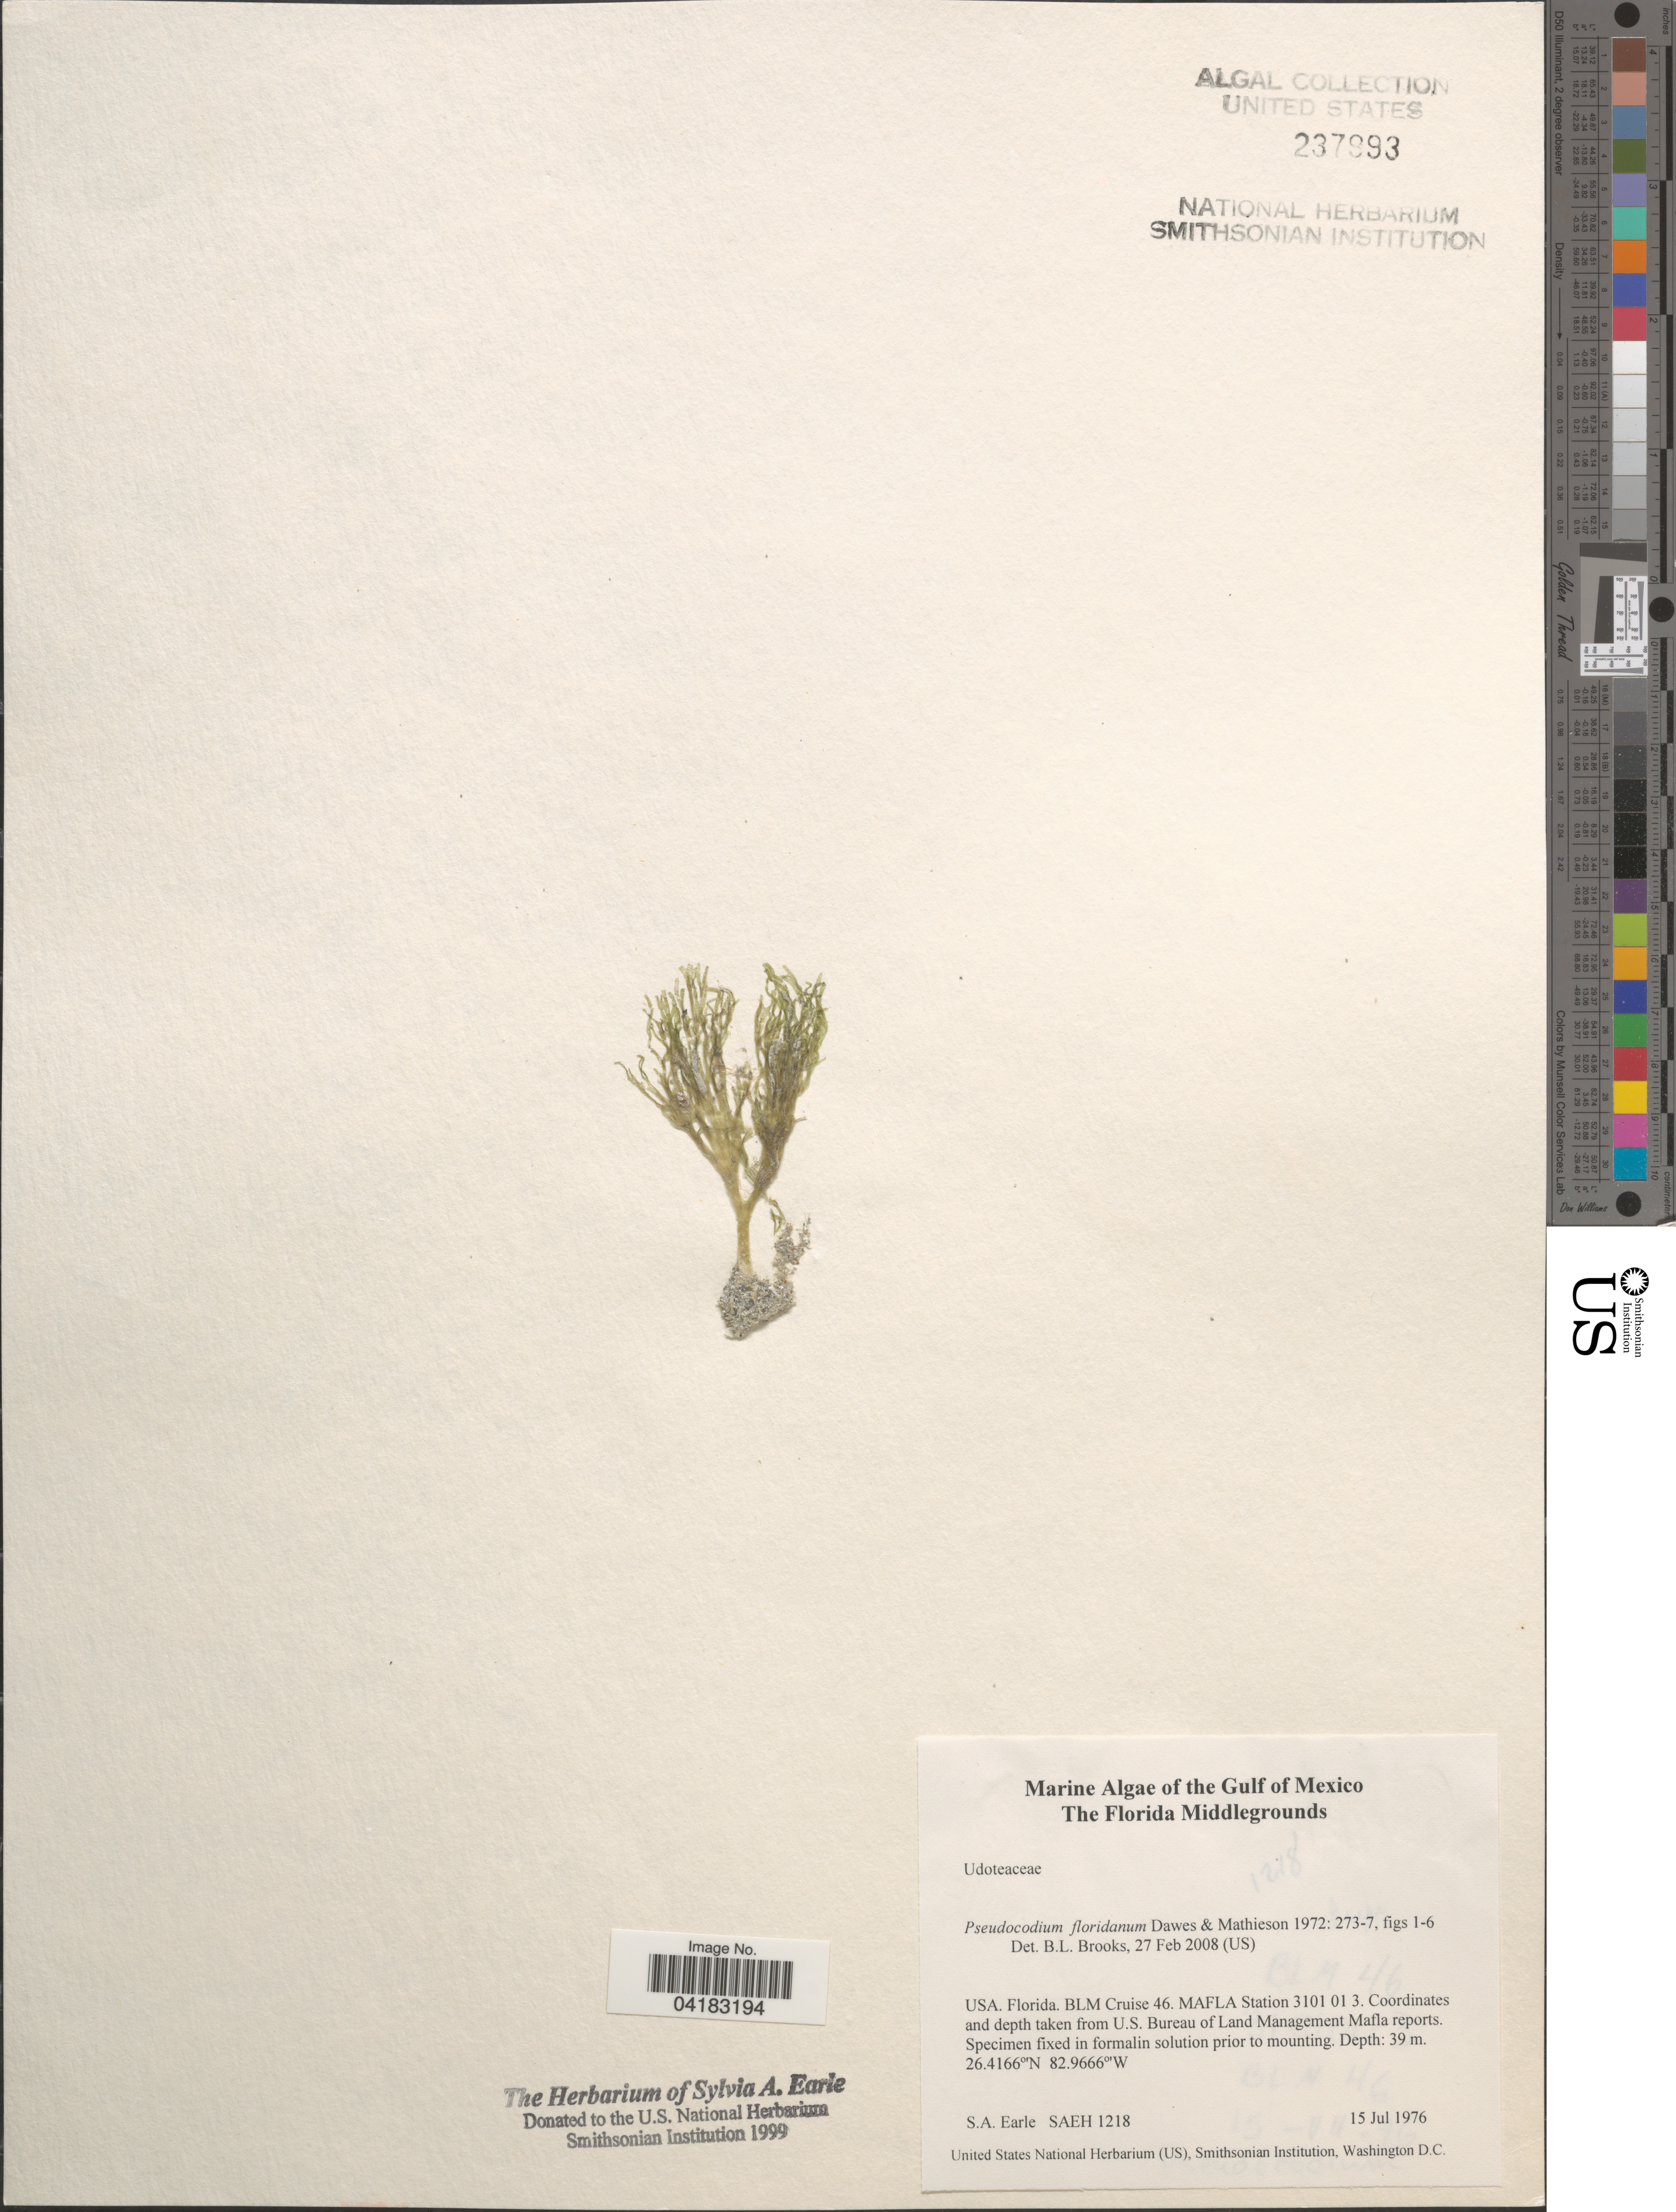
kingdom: Plantae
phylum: Chlorophyta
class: Ulvophyceae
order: Bryopsidales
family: Pseudocodiaceae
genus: Pseudocodium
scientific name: Pseudocodium floridanum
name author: Dawes & A.C. Mathieson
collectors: S. A. Earle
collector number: SAEH1218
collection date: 1976-07-15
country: United States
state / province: Florida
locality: Gulf of Mexico. The Florida Middlegrounds. BLM Cruise 46. MAFLA Station 3101 01 3.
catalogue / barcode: US 237993